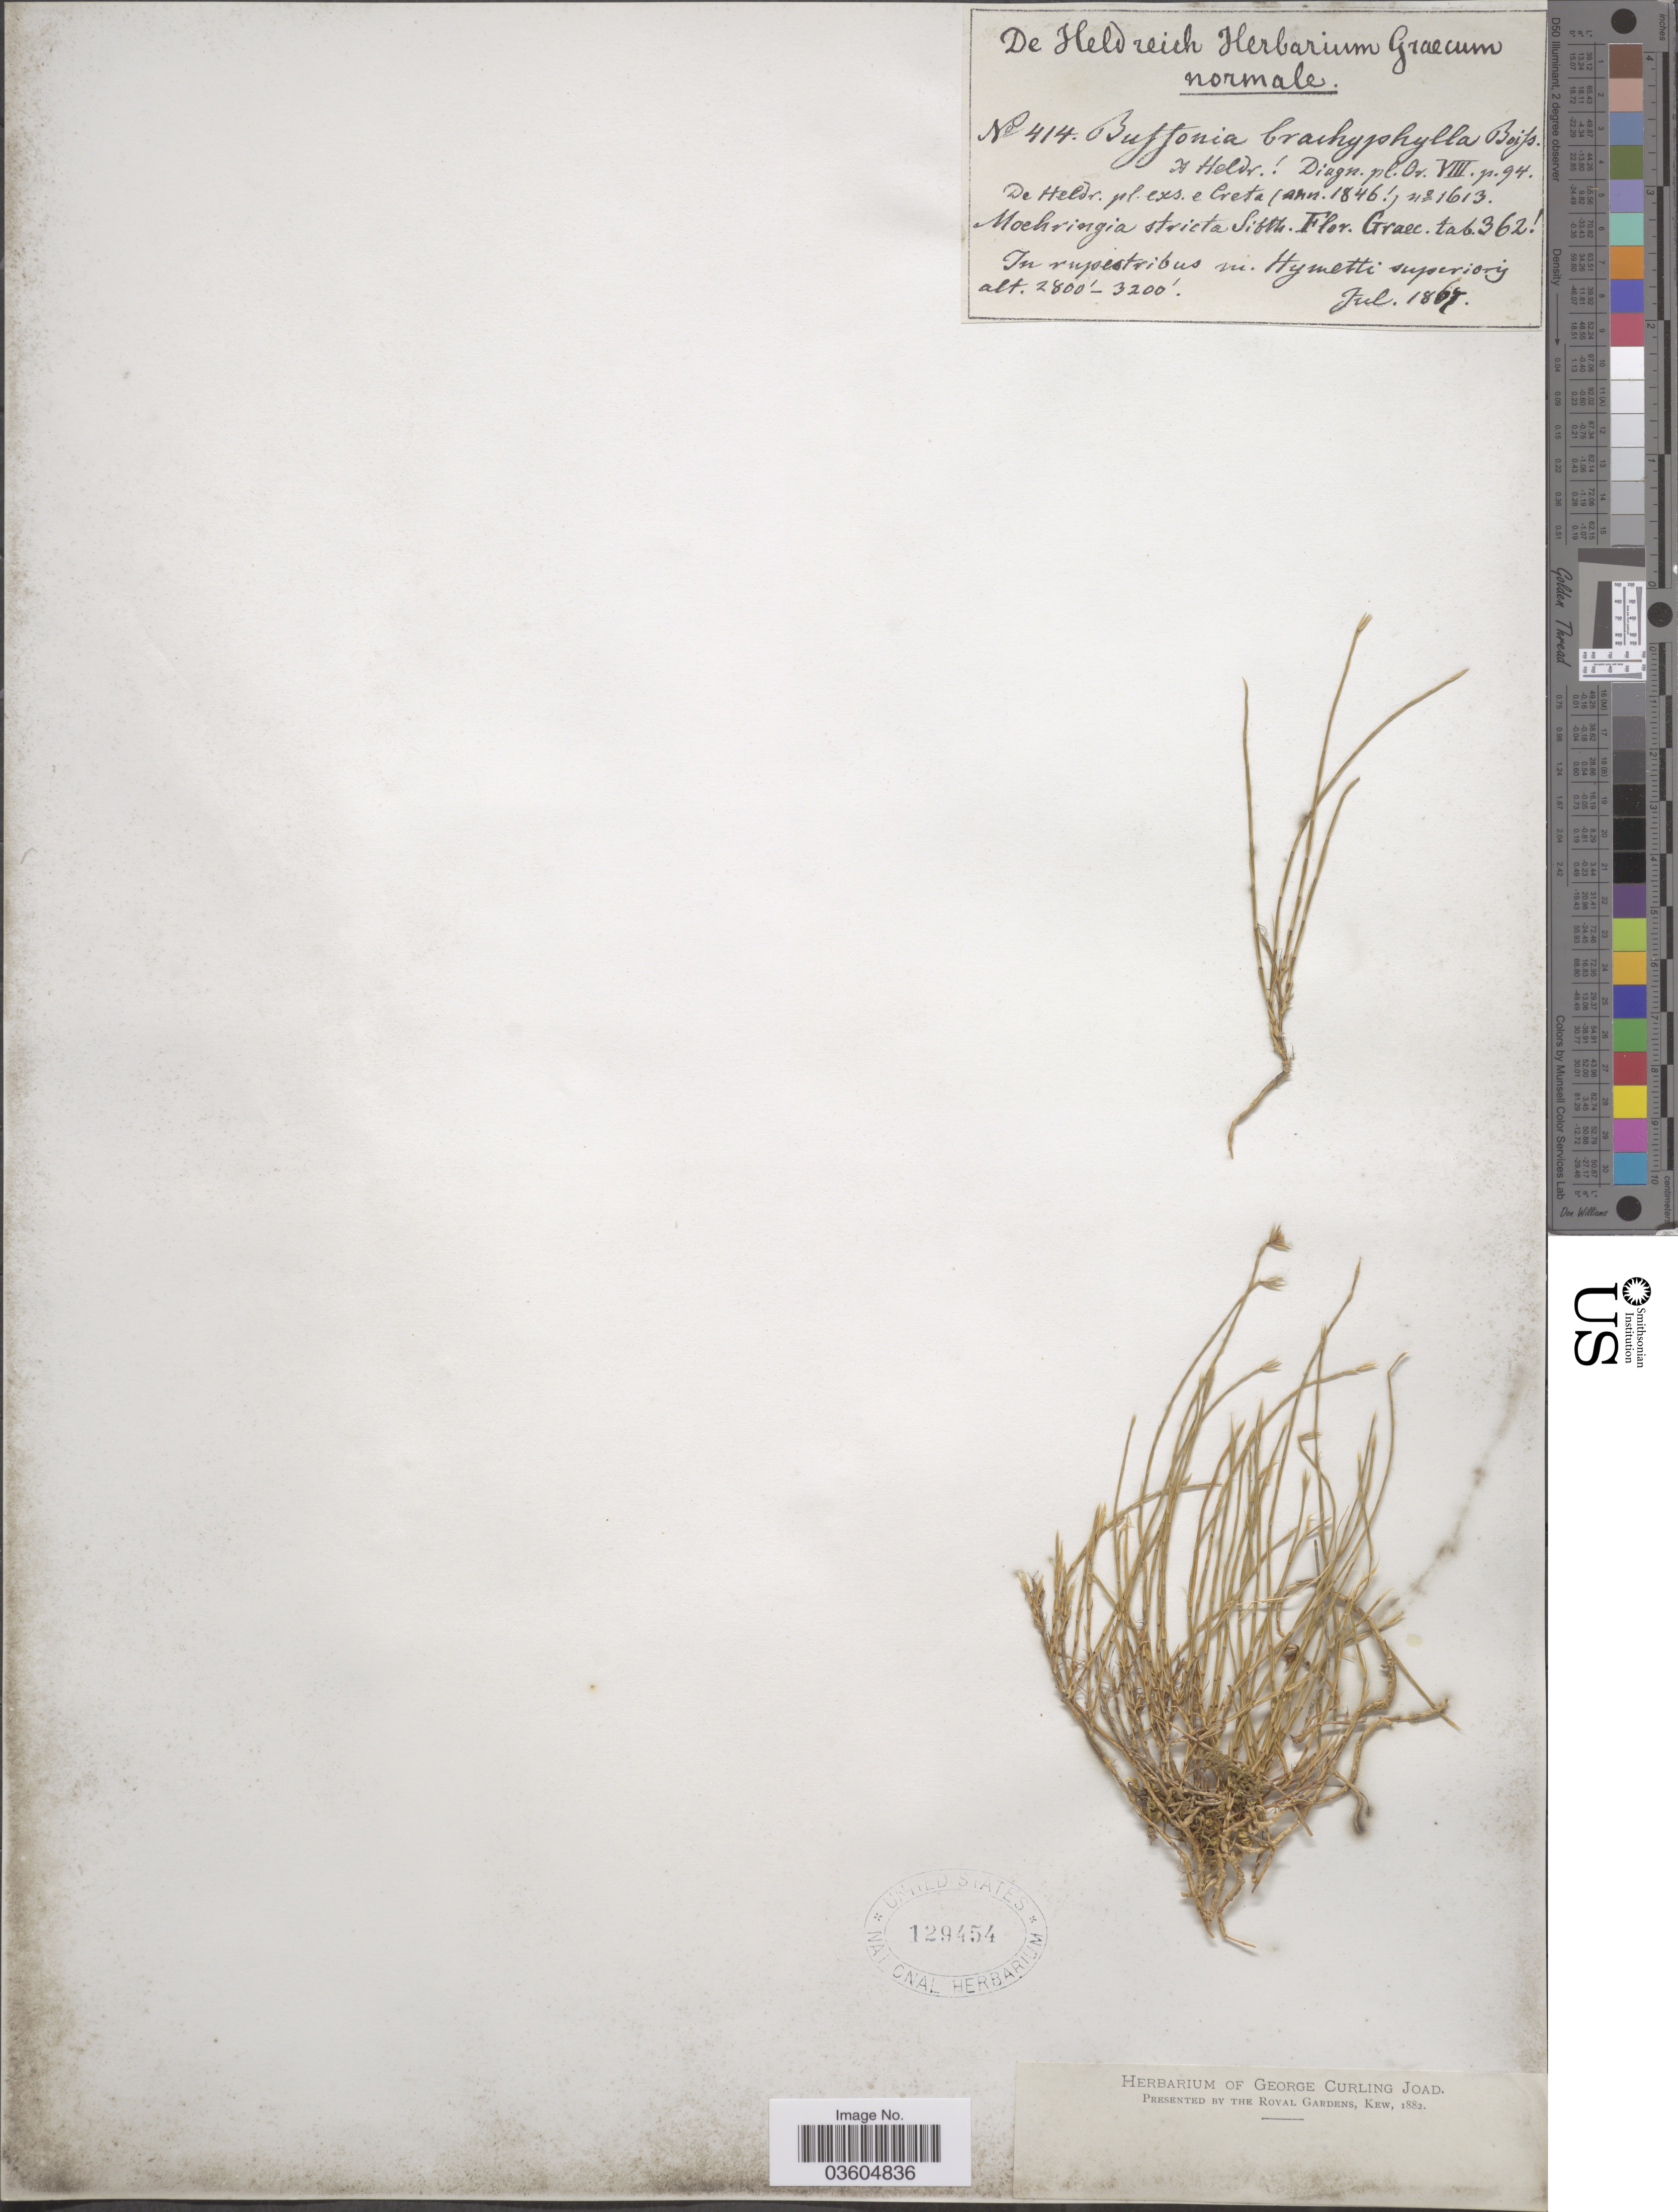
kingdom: Plantae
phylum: Tracheophyta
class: Magnoliopsida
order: Caryophyllales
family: Caryophyllaceae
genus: Bufonia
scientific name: Bufonia brachyphylla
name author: Boiss. & Heldr.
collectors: -. De Heldreich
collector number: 414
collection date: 1867-07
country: Greece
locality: In rupestribus in. Hymetti superioris.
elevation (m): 853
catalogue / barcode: US 129454